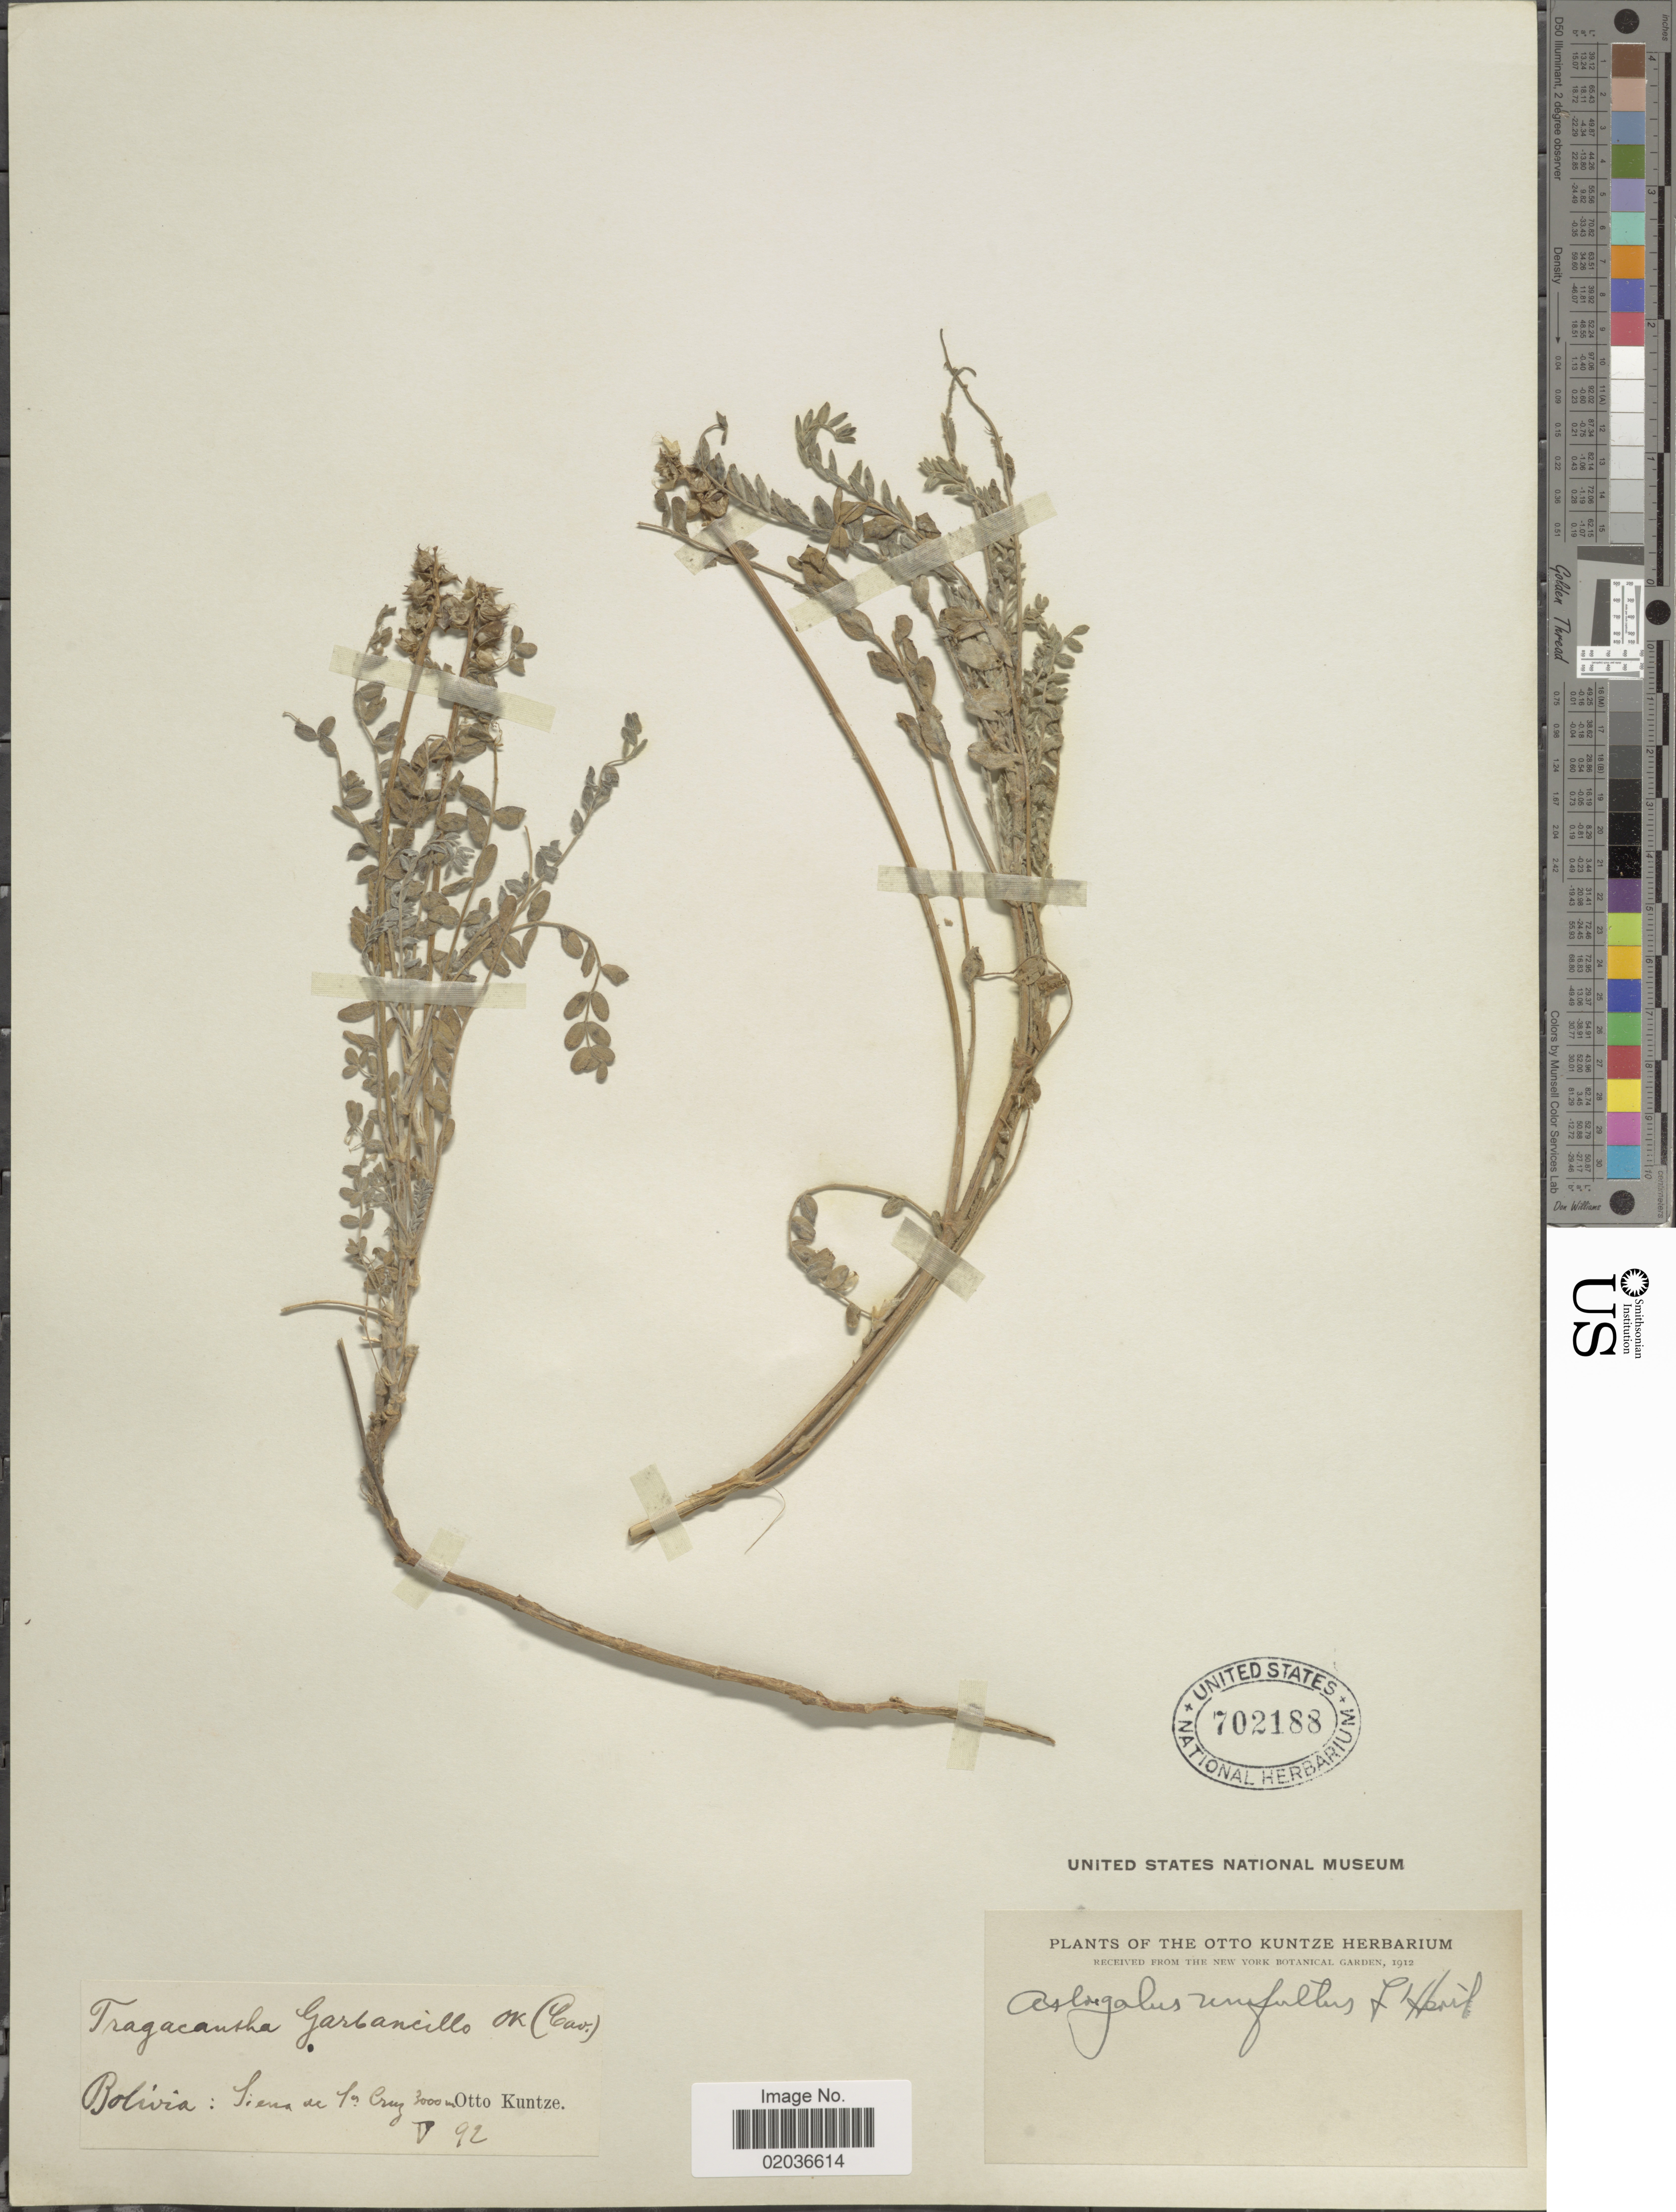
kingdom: Plantae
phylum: Tracheophyta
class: Magnoliopsida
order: Fabales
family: Fabaceae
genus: Astragalus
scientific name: Astragalus garbancillo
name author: Cav.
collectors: C.E.O. Kuntze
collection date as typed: Transcribed d/m/y: /5/92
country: Bolivia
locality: Sierra de Sa Cruz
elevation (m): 3000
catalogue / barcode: US 702188